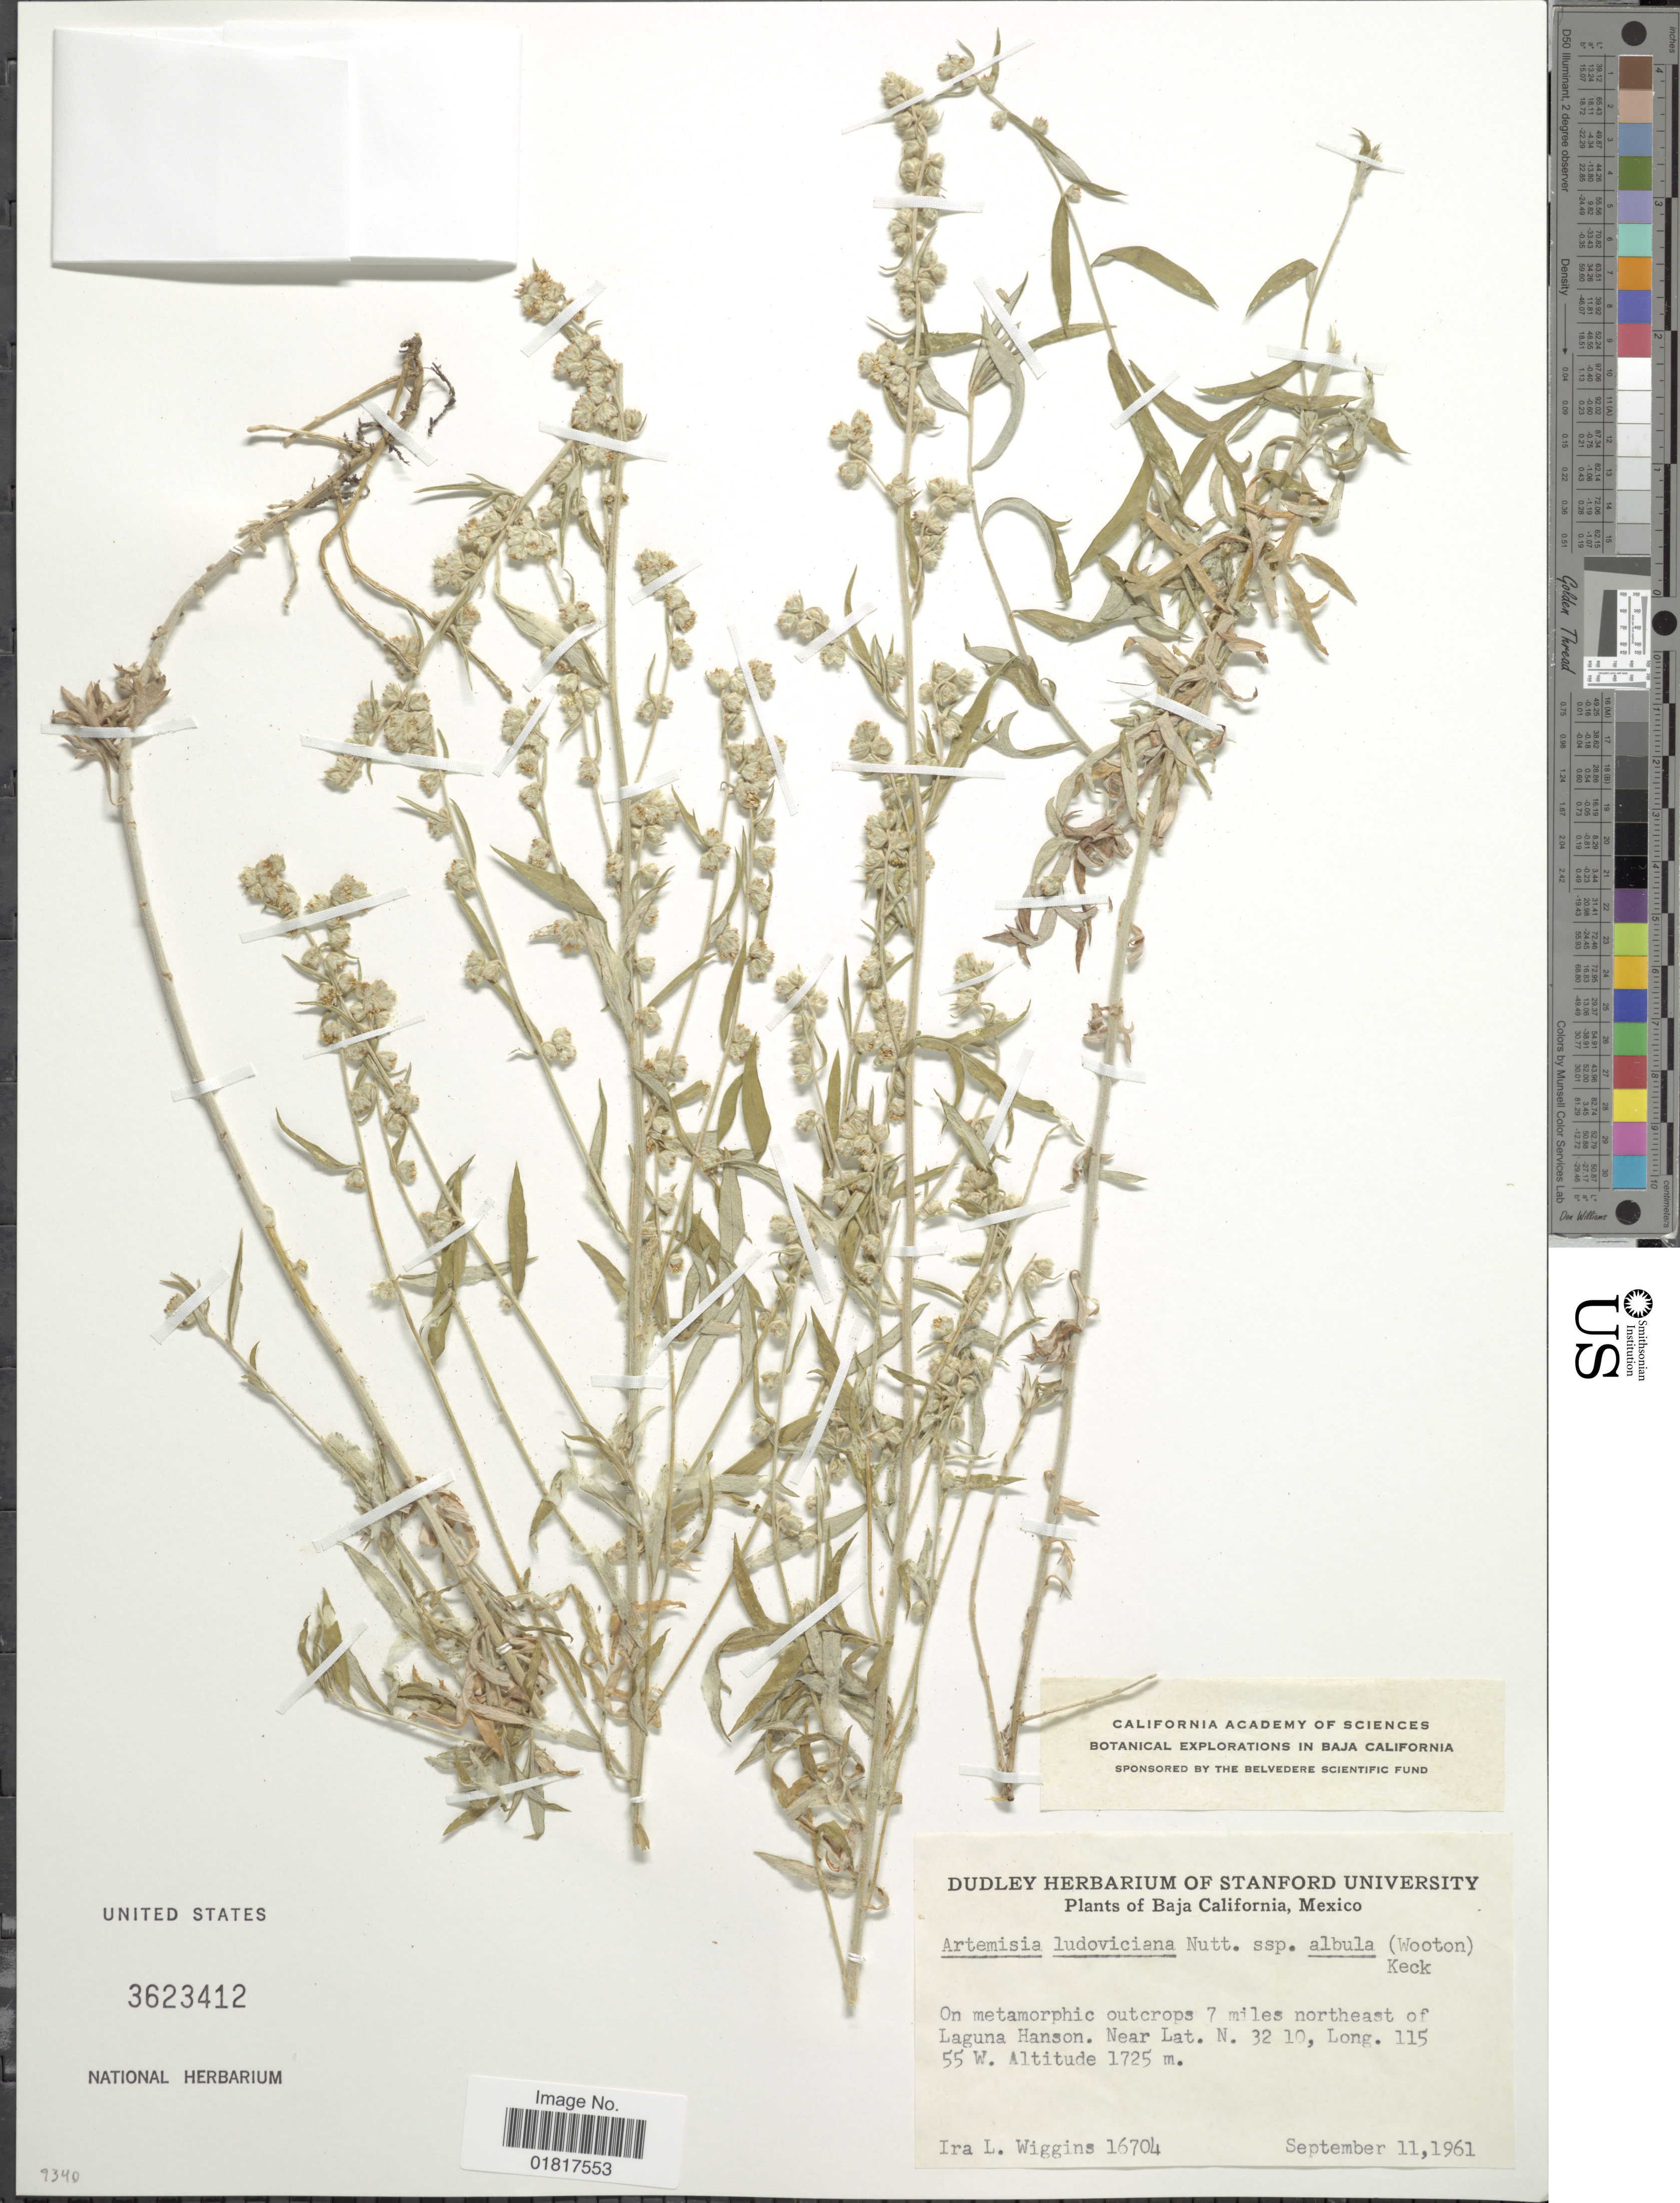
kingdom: Plantae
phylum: Tracheophyta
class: Magnoliopsida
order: Asterales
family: Asteraceae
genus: Artemisia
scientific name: Artemisia ludoviciana subsp. albula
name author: (Wooton) D.D. Keck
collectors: I. L. Wiggins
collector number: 16704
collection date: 1961-09-11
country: Mexico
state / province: Baja California Norte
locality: On metamorphic outcrops 7 miles northeast of Laguna Hanson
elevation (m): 1725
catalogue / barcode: US 3623412